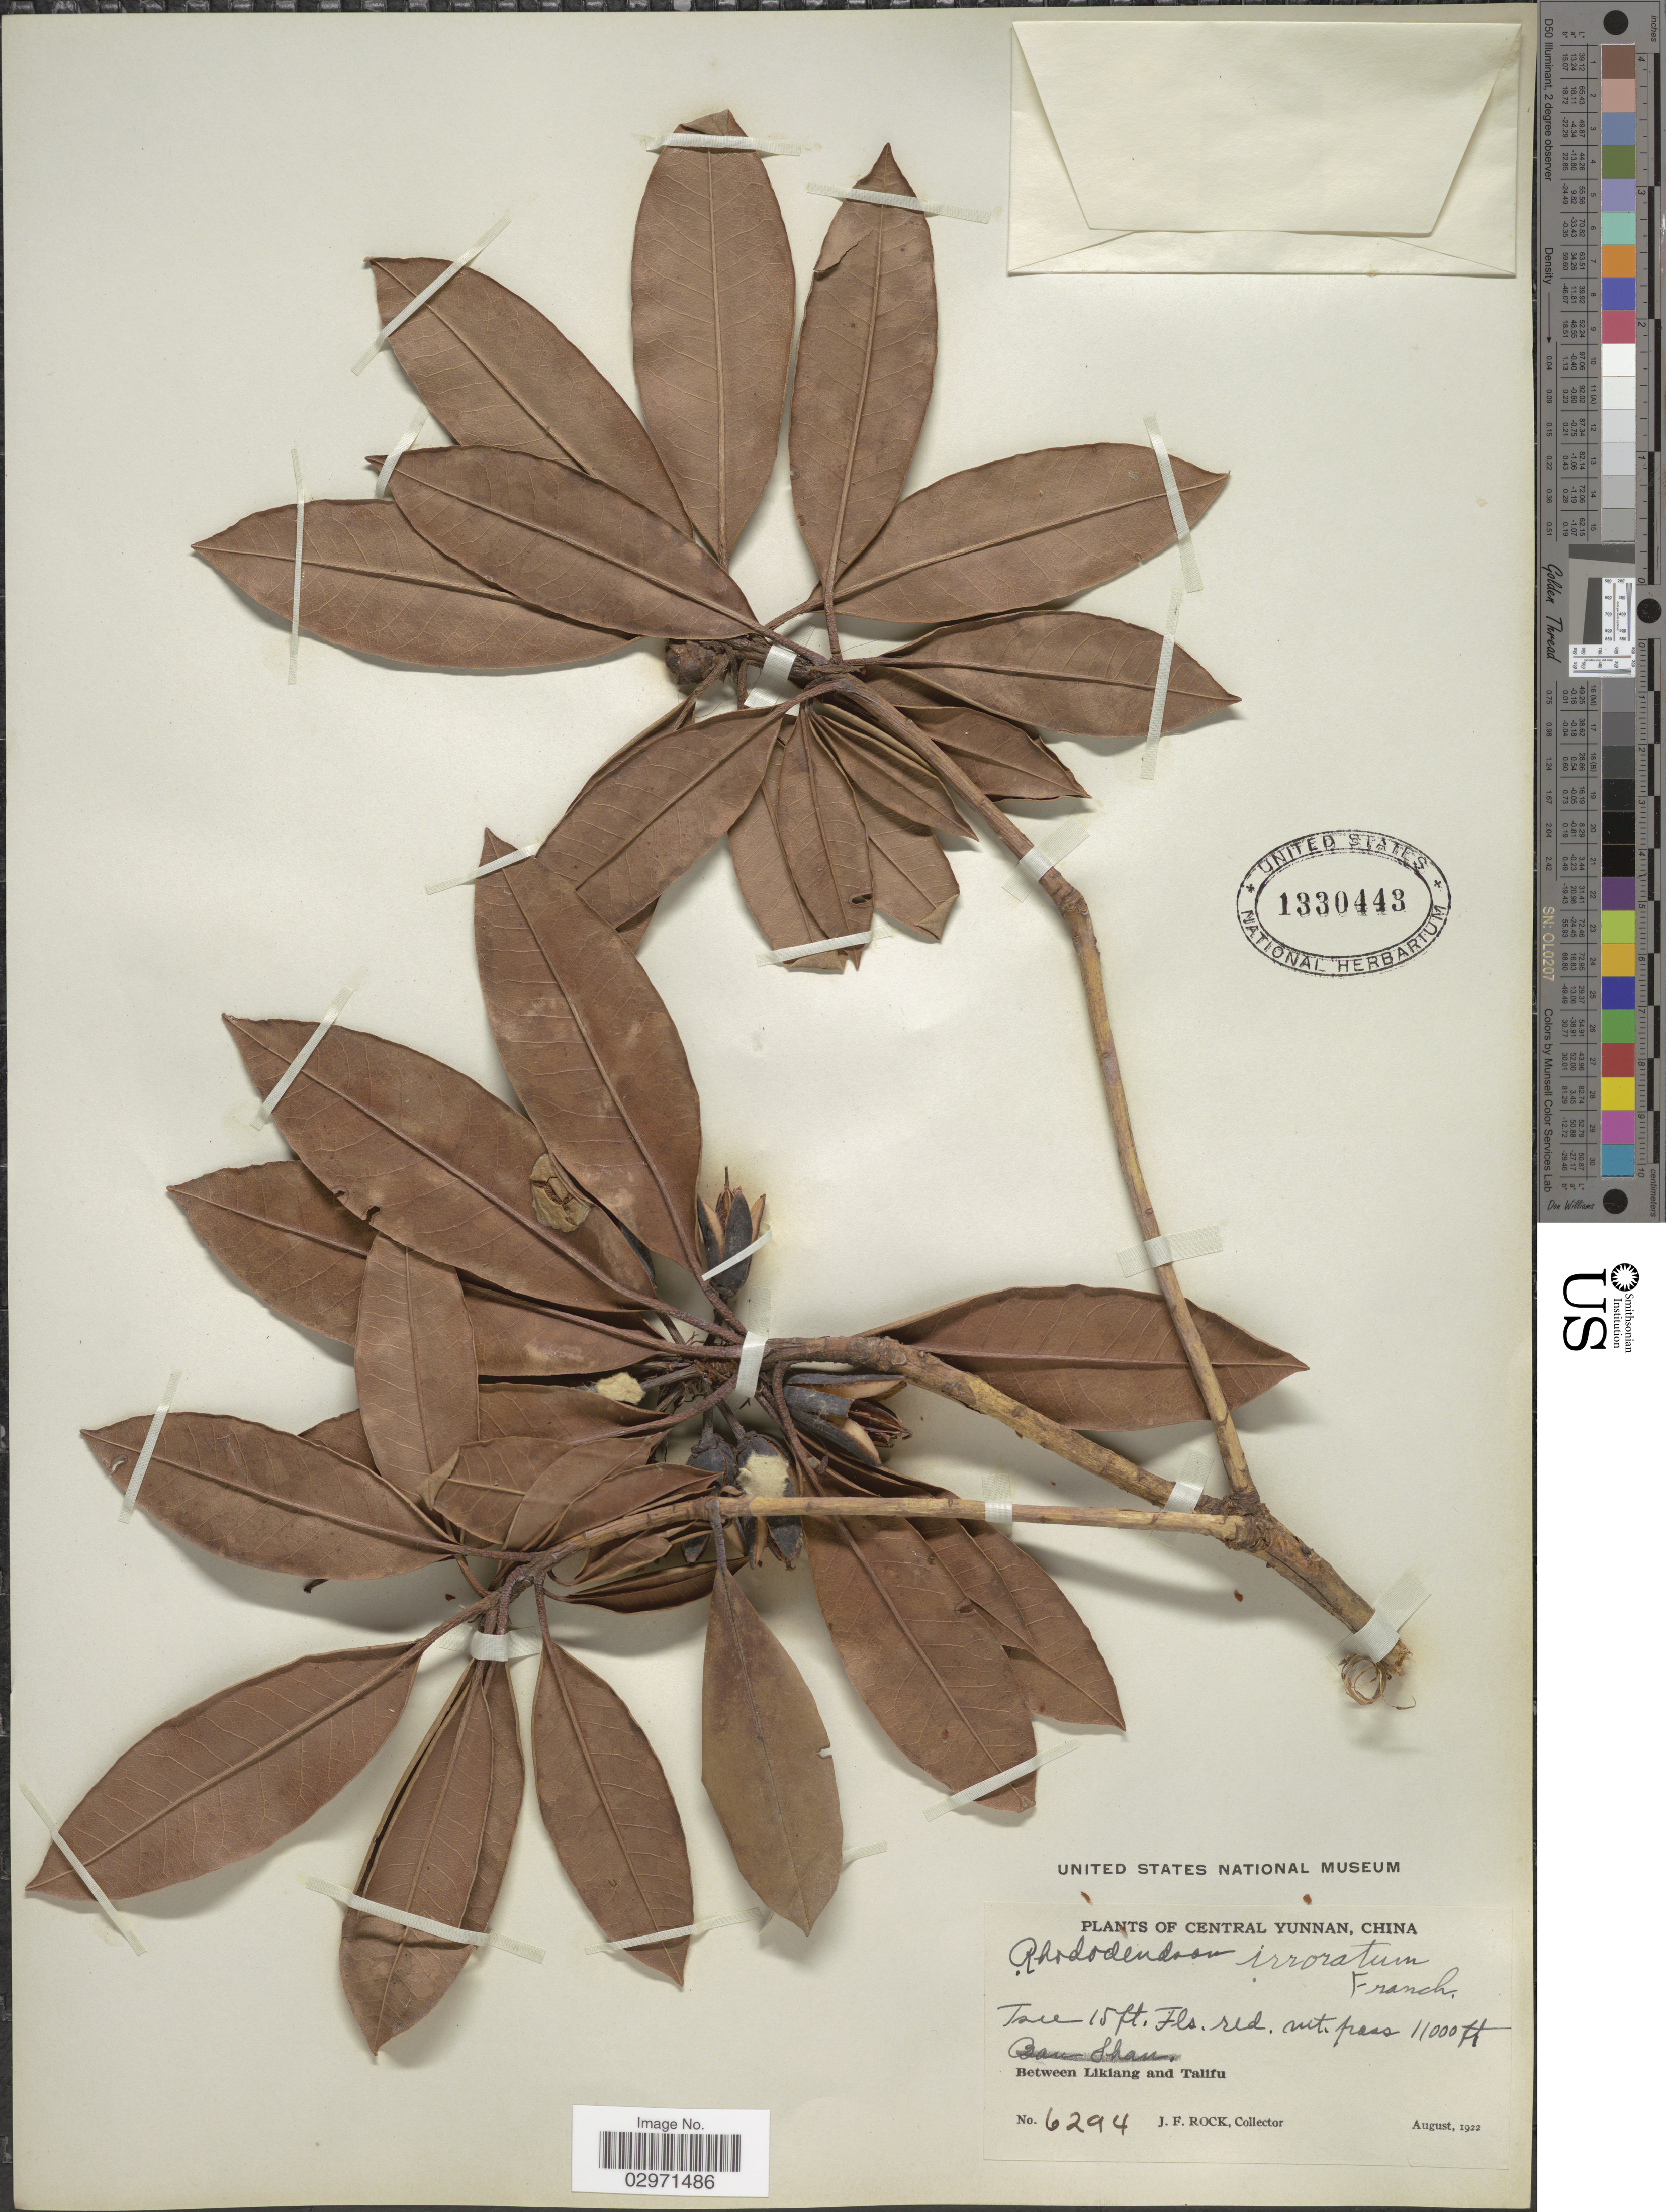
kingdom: Plantae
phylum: Tracheophyta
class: Magnoliopsida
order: Ericales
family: Ericaceae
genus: Rhododendron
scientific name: Rhododendron irroratum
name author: Franch.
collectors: J. Rock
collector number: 6294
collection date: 1922-08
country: China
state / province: Yunnan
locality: Central Yunnan. Between Likiang and Talifu.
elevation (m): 3353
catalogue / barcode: US 1330443